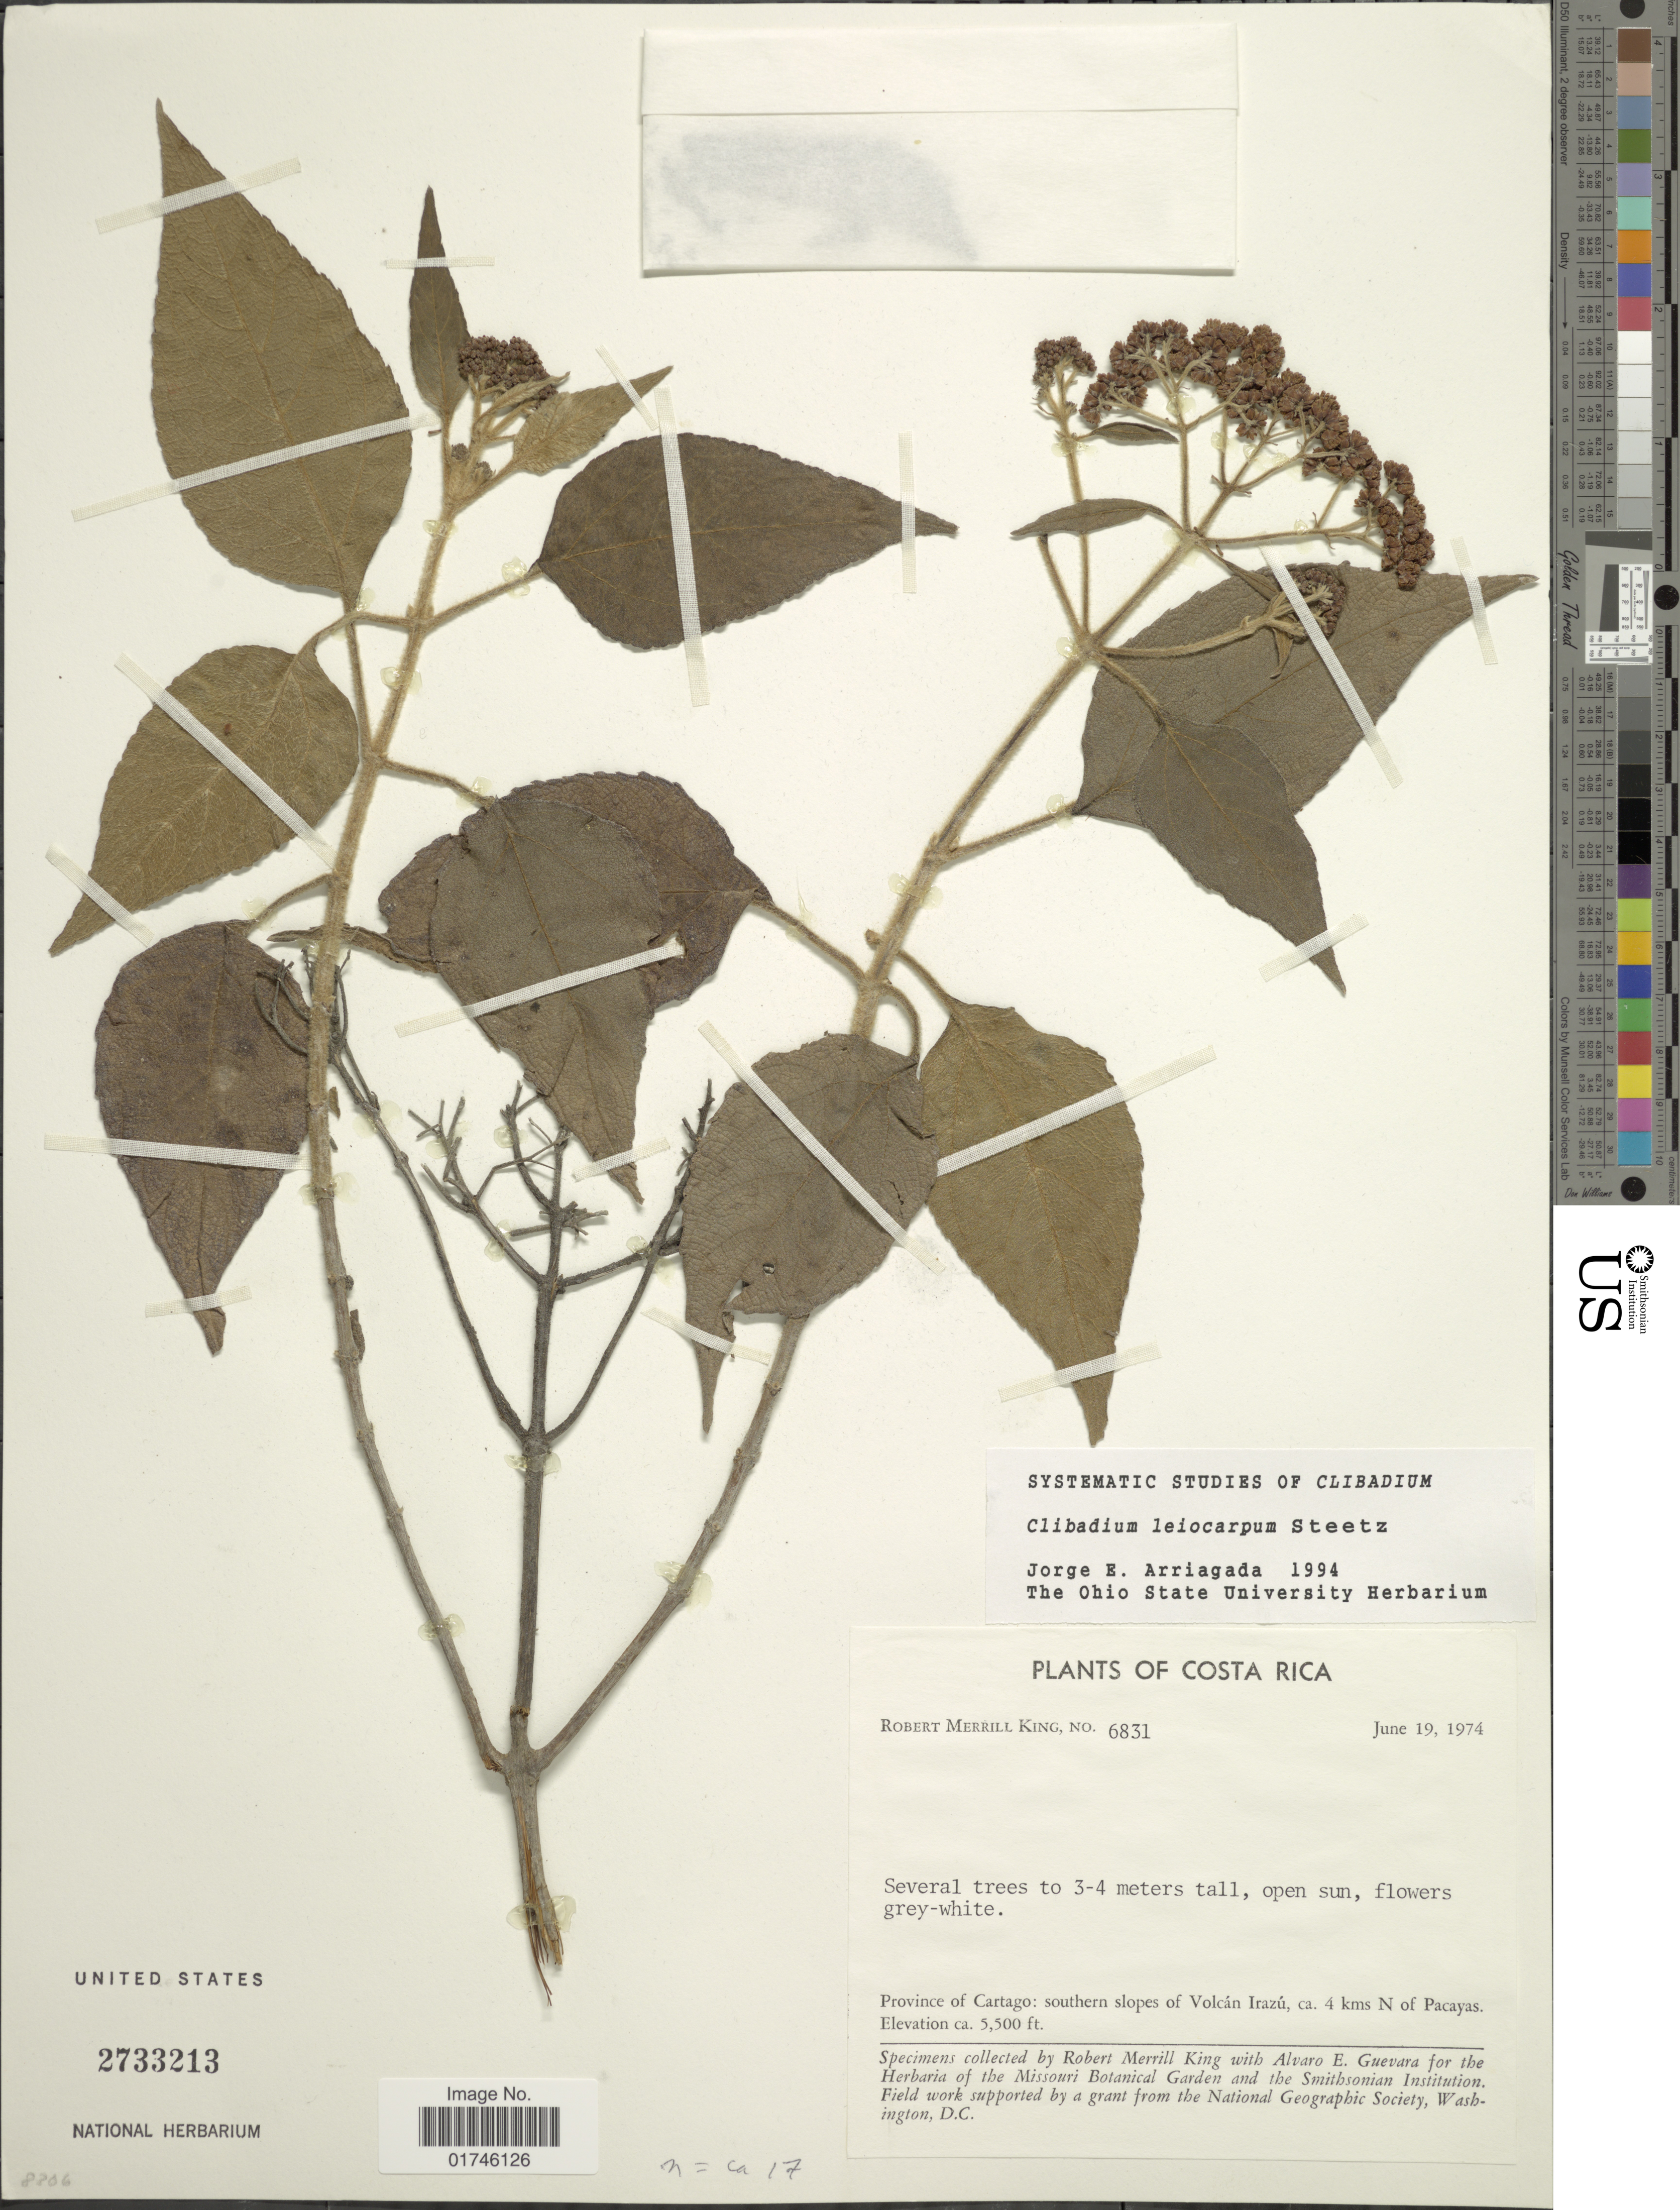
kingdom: Plantae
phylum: Tracheophyta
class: Magnoliopsida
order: Asterales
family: Asteraceae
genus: Clibadium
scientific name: Clibadium leiocarpum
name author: Steetz in Seem.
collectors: R. M. King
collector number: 6831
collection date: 1974-06-19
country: Costa Rica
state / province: Cartago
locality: Province of Cartago: southern slopes of Volcan Irzazu, ca. 4 kms N of Pacayas.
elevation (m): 1676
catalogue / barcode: US 2733213